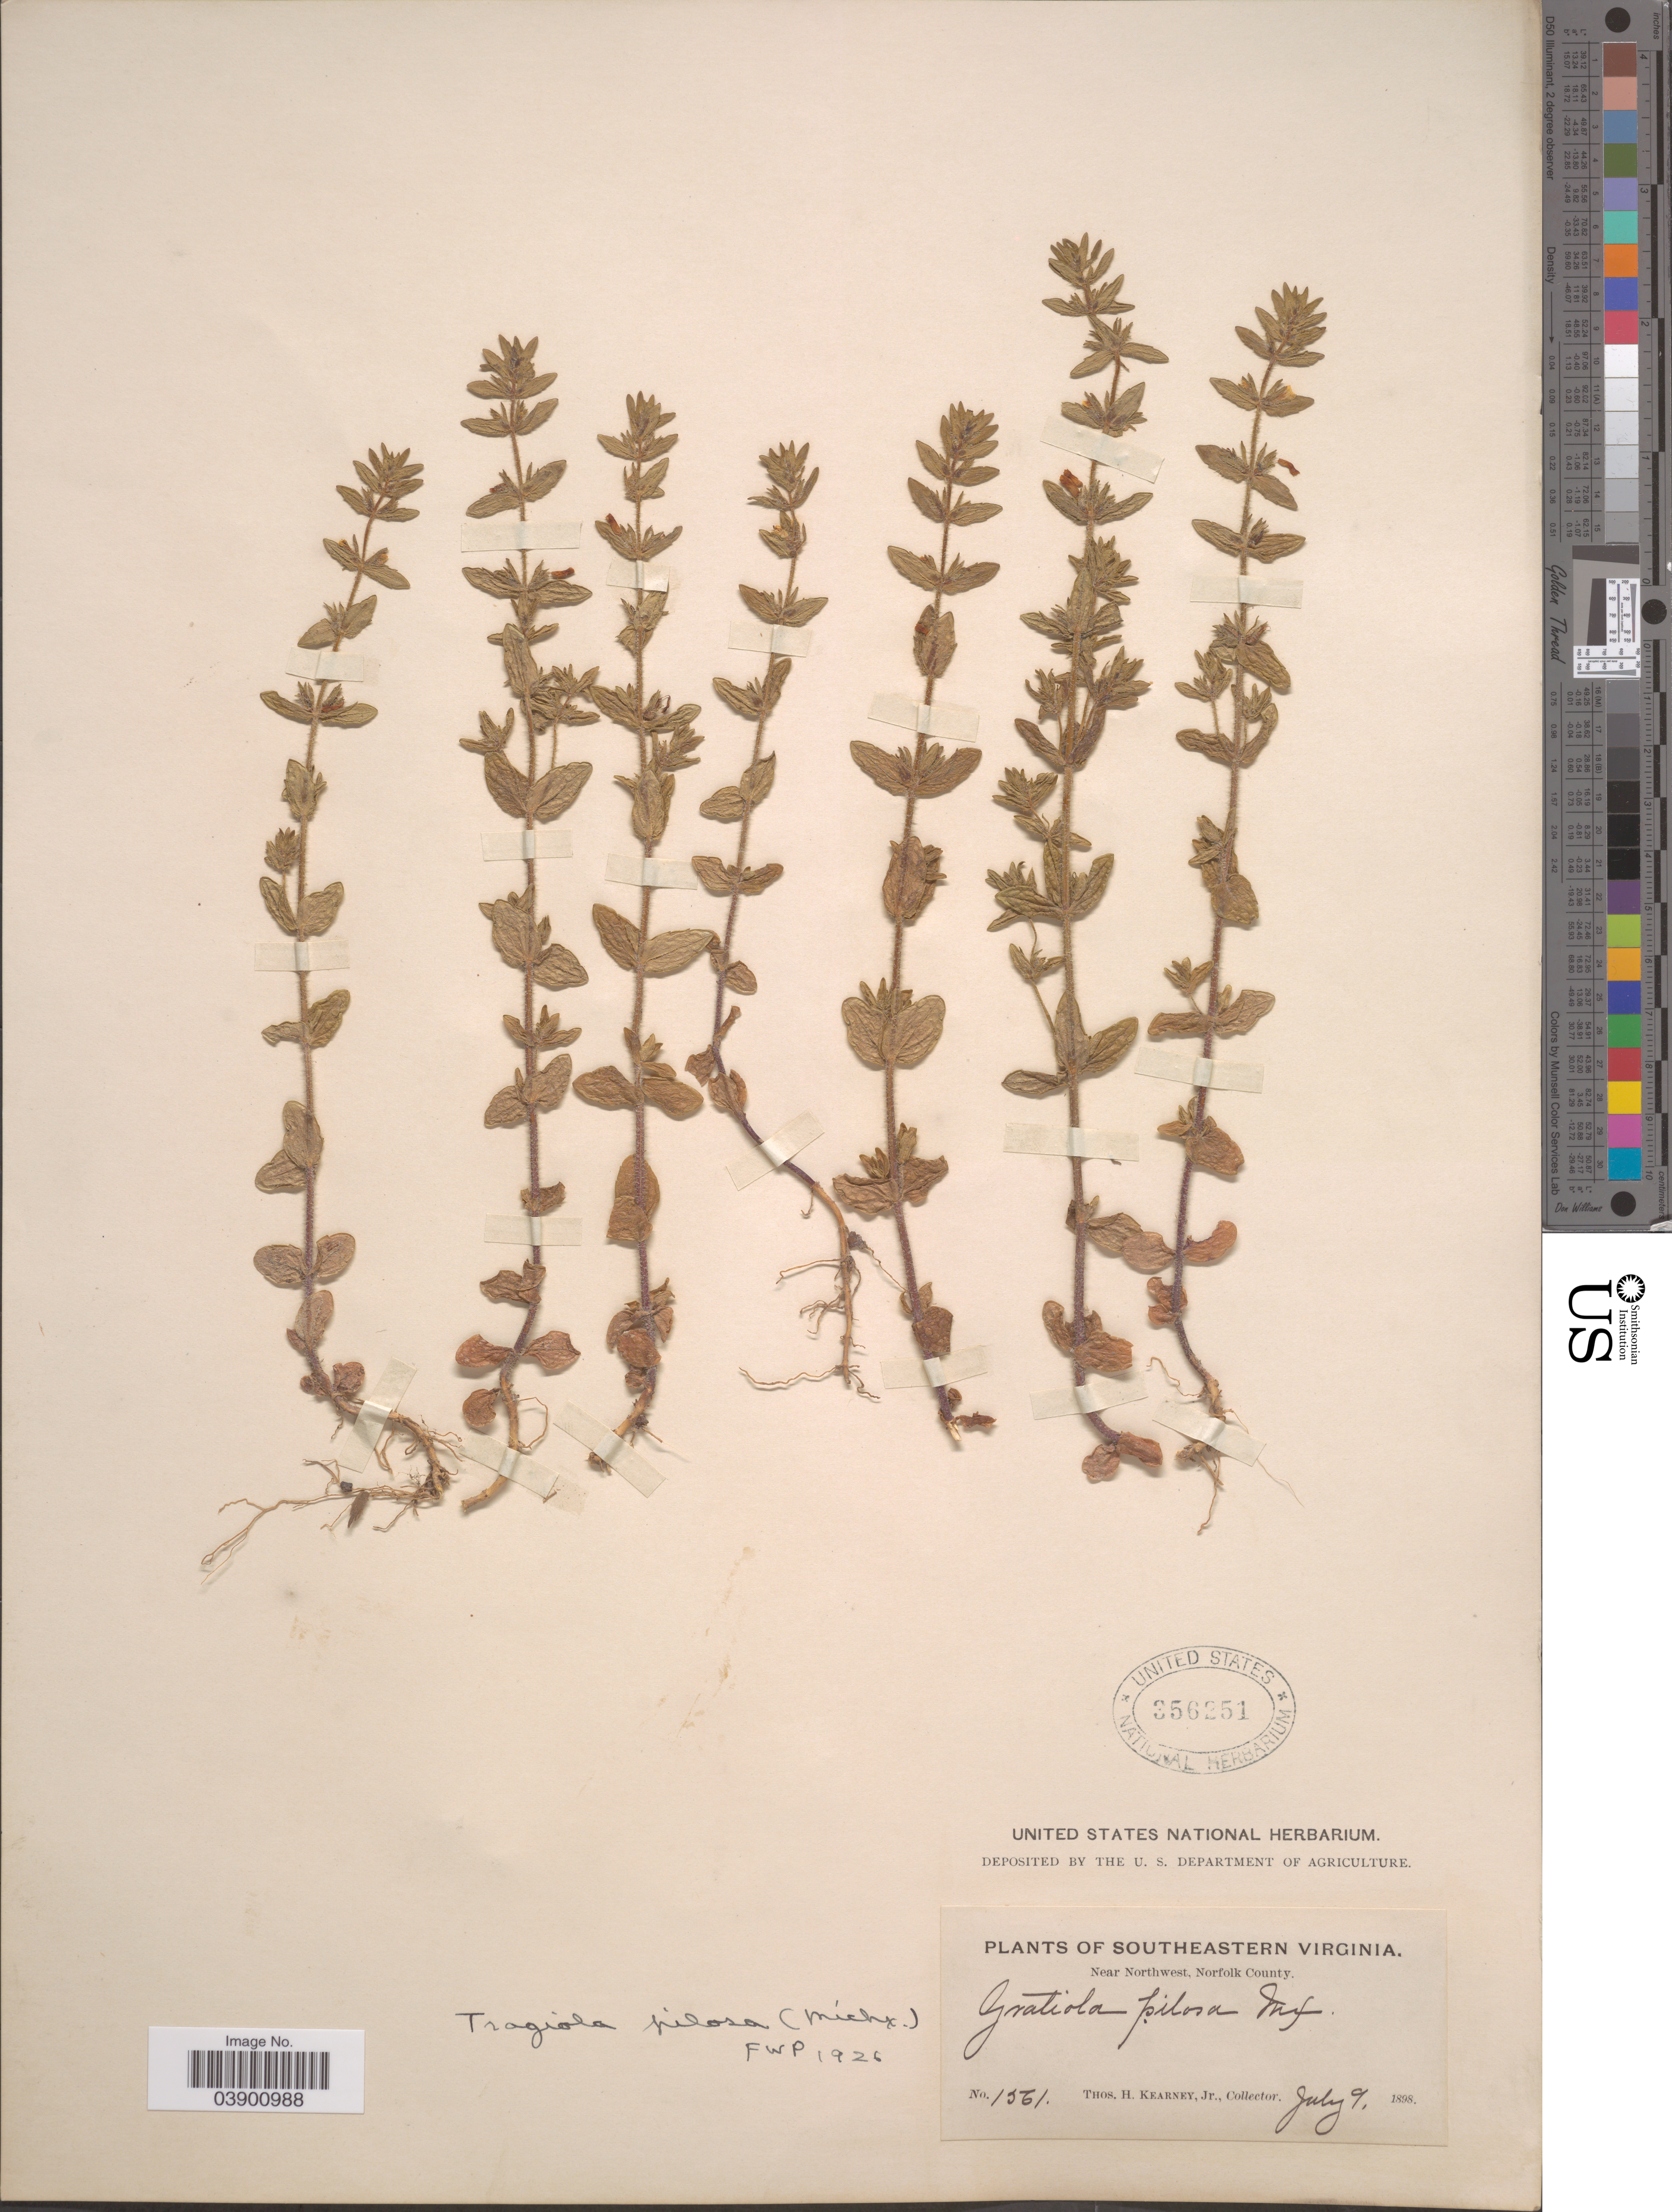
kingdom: Plantae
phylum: Tracheophyta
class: Magnoliopsida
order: Lamiales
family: Plantaginaceae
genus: Gratiola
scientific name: Gratiola pilosa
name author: Michx.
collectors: T. H. Kearney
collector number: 1561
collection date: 1898-07-09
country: United States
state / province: Virginia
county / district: City of Chesapeake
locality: Southeastern Virginia. Near Northwest, Norfolk County.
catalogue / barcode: US 356251